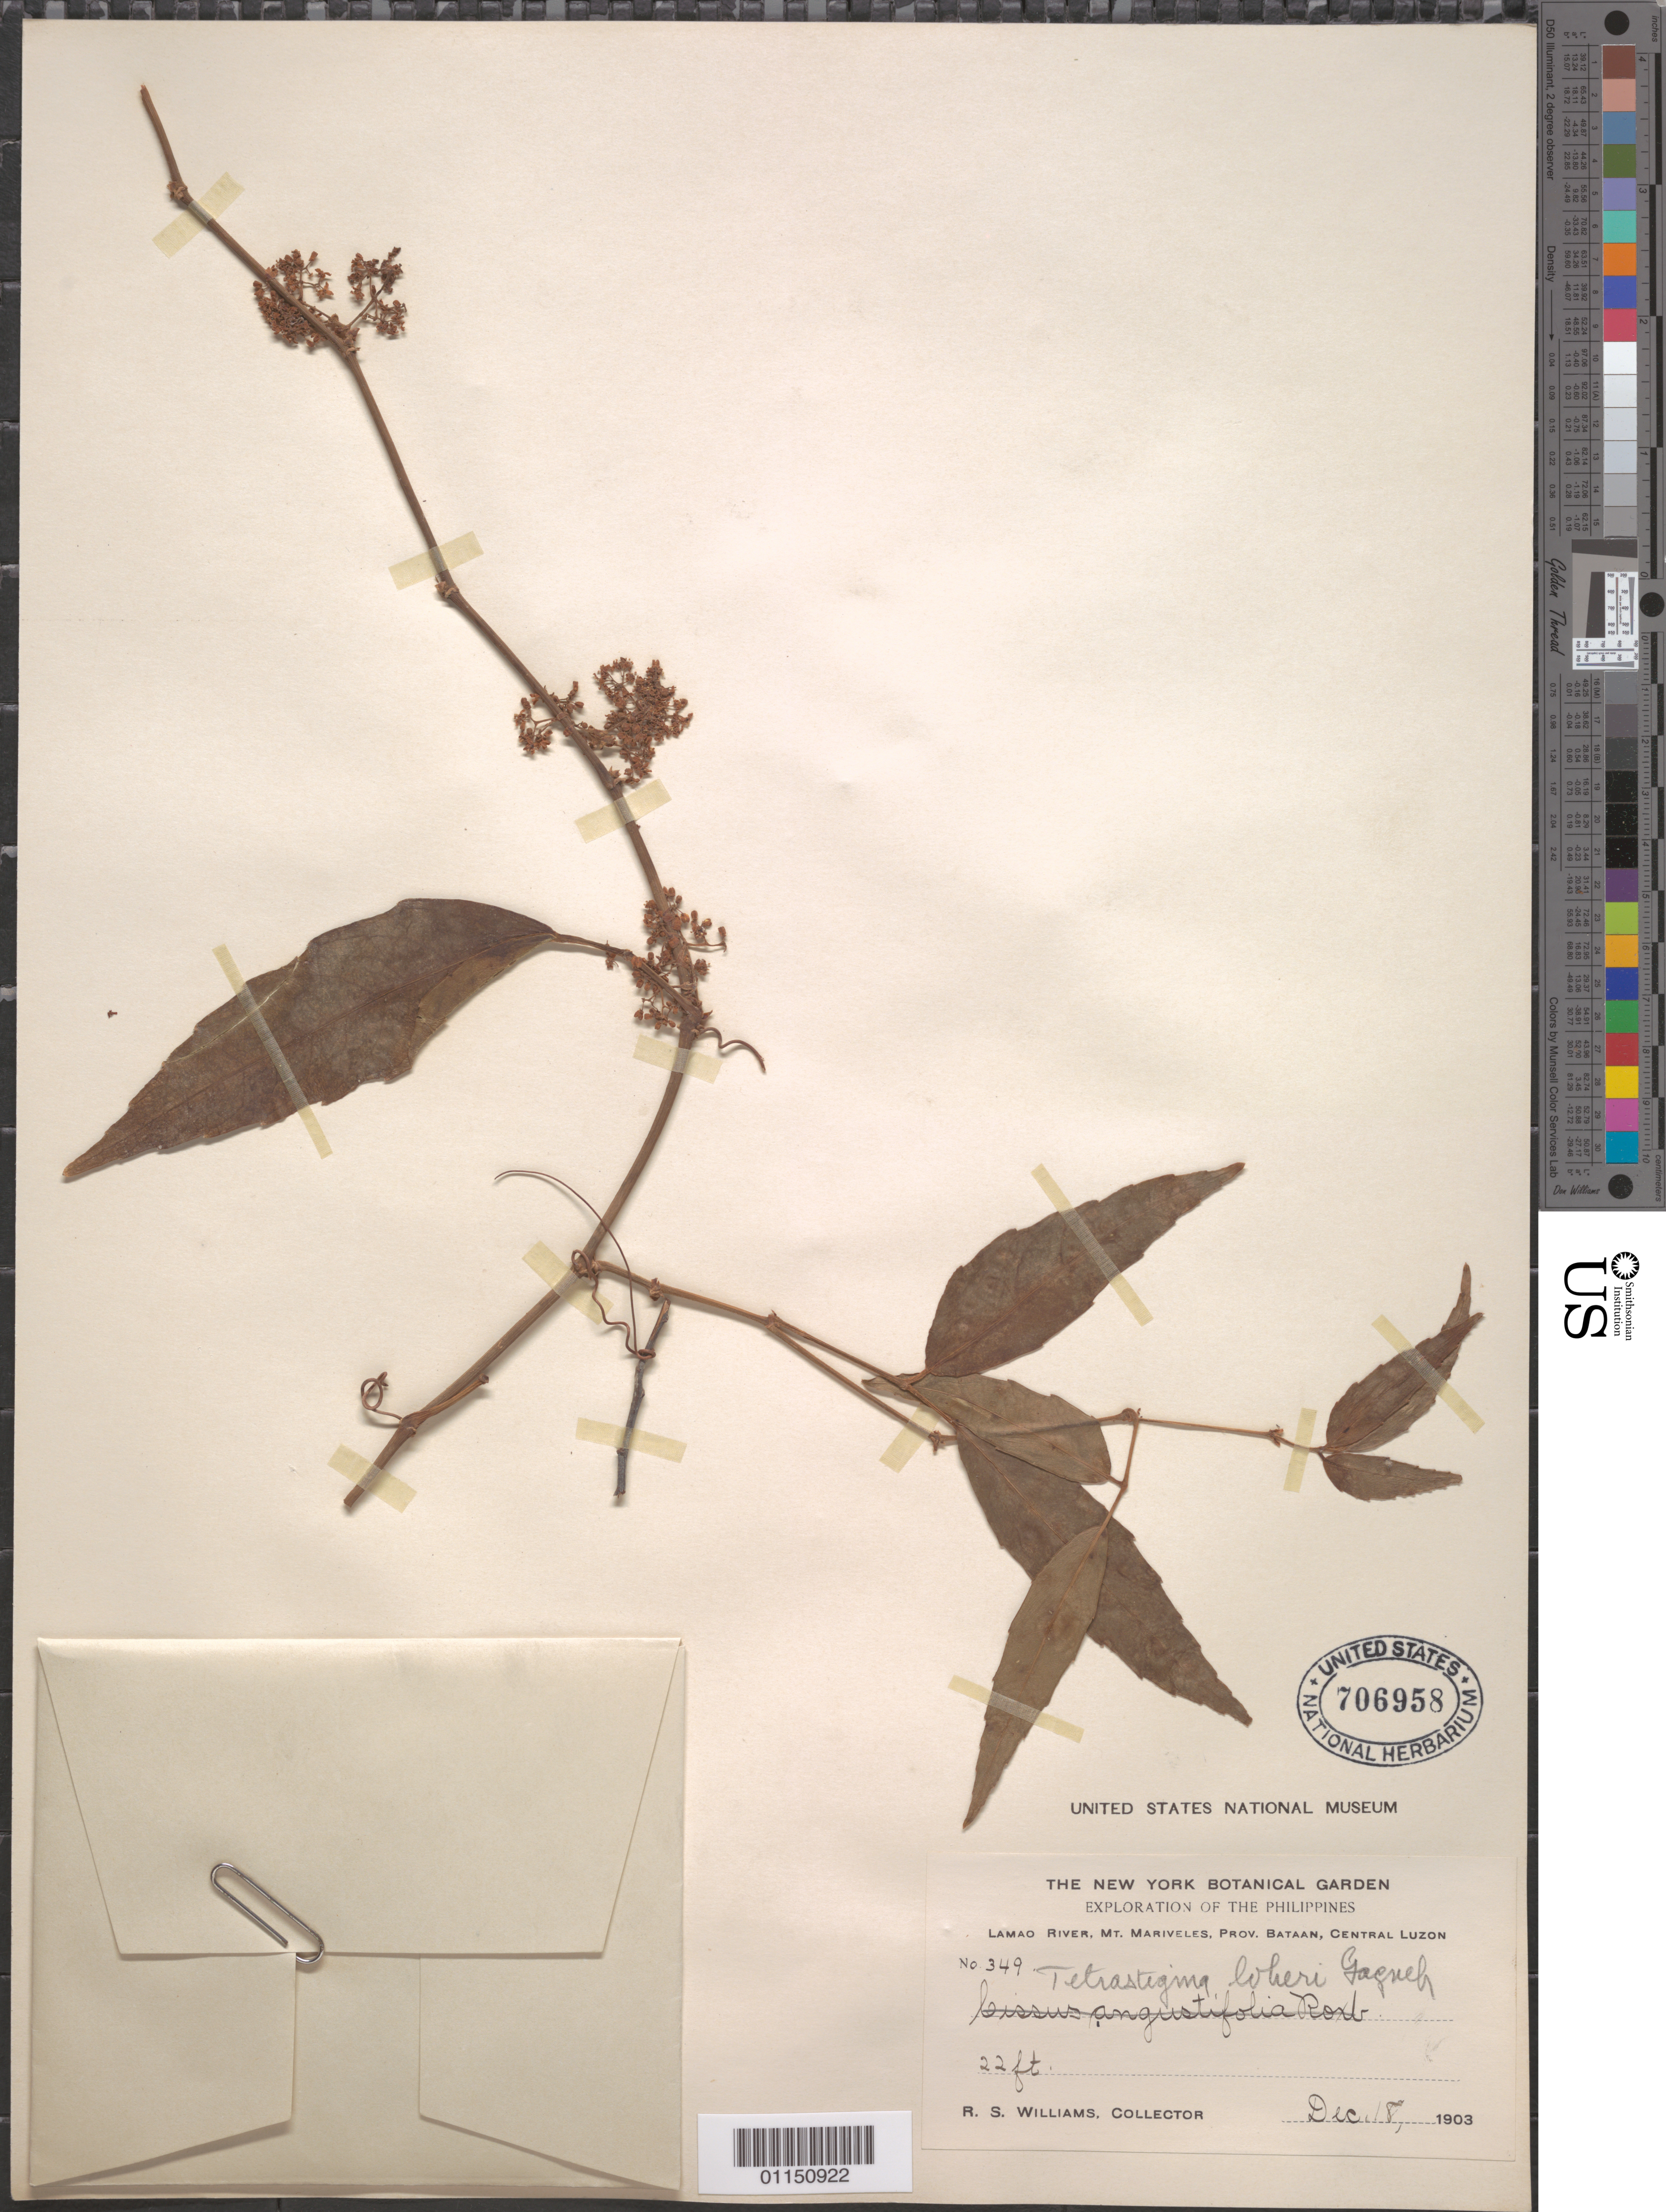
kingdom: Plantae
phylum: Tracheophyta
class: Magnoliopsida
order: Vitales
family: Vitaceae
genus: Tetrastigma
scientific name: Tetrastigma loheri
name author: Gagnep.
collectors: R. S. Williams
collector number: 349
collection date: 1903-12-18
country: Philippines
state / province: Central Luzon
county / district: Bataan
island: Luzon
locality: Lamao River, Mt Mariveles, Central Luzon.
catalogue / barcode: US 706958